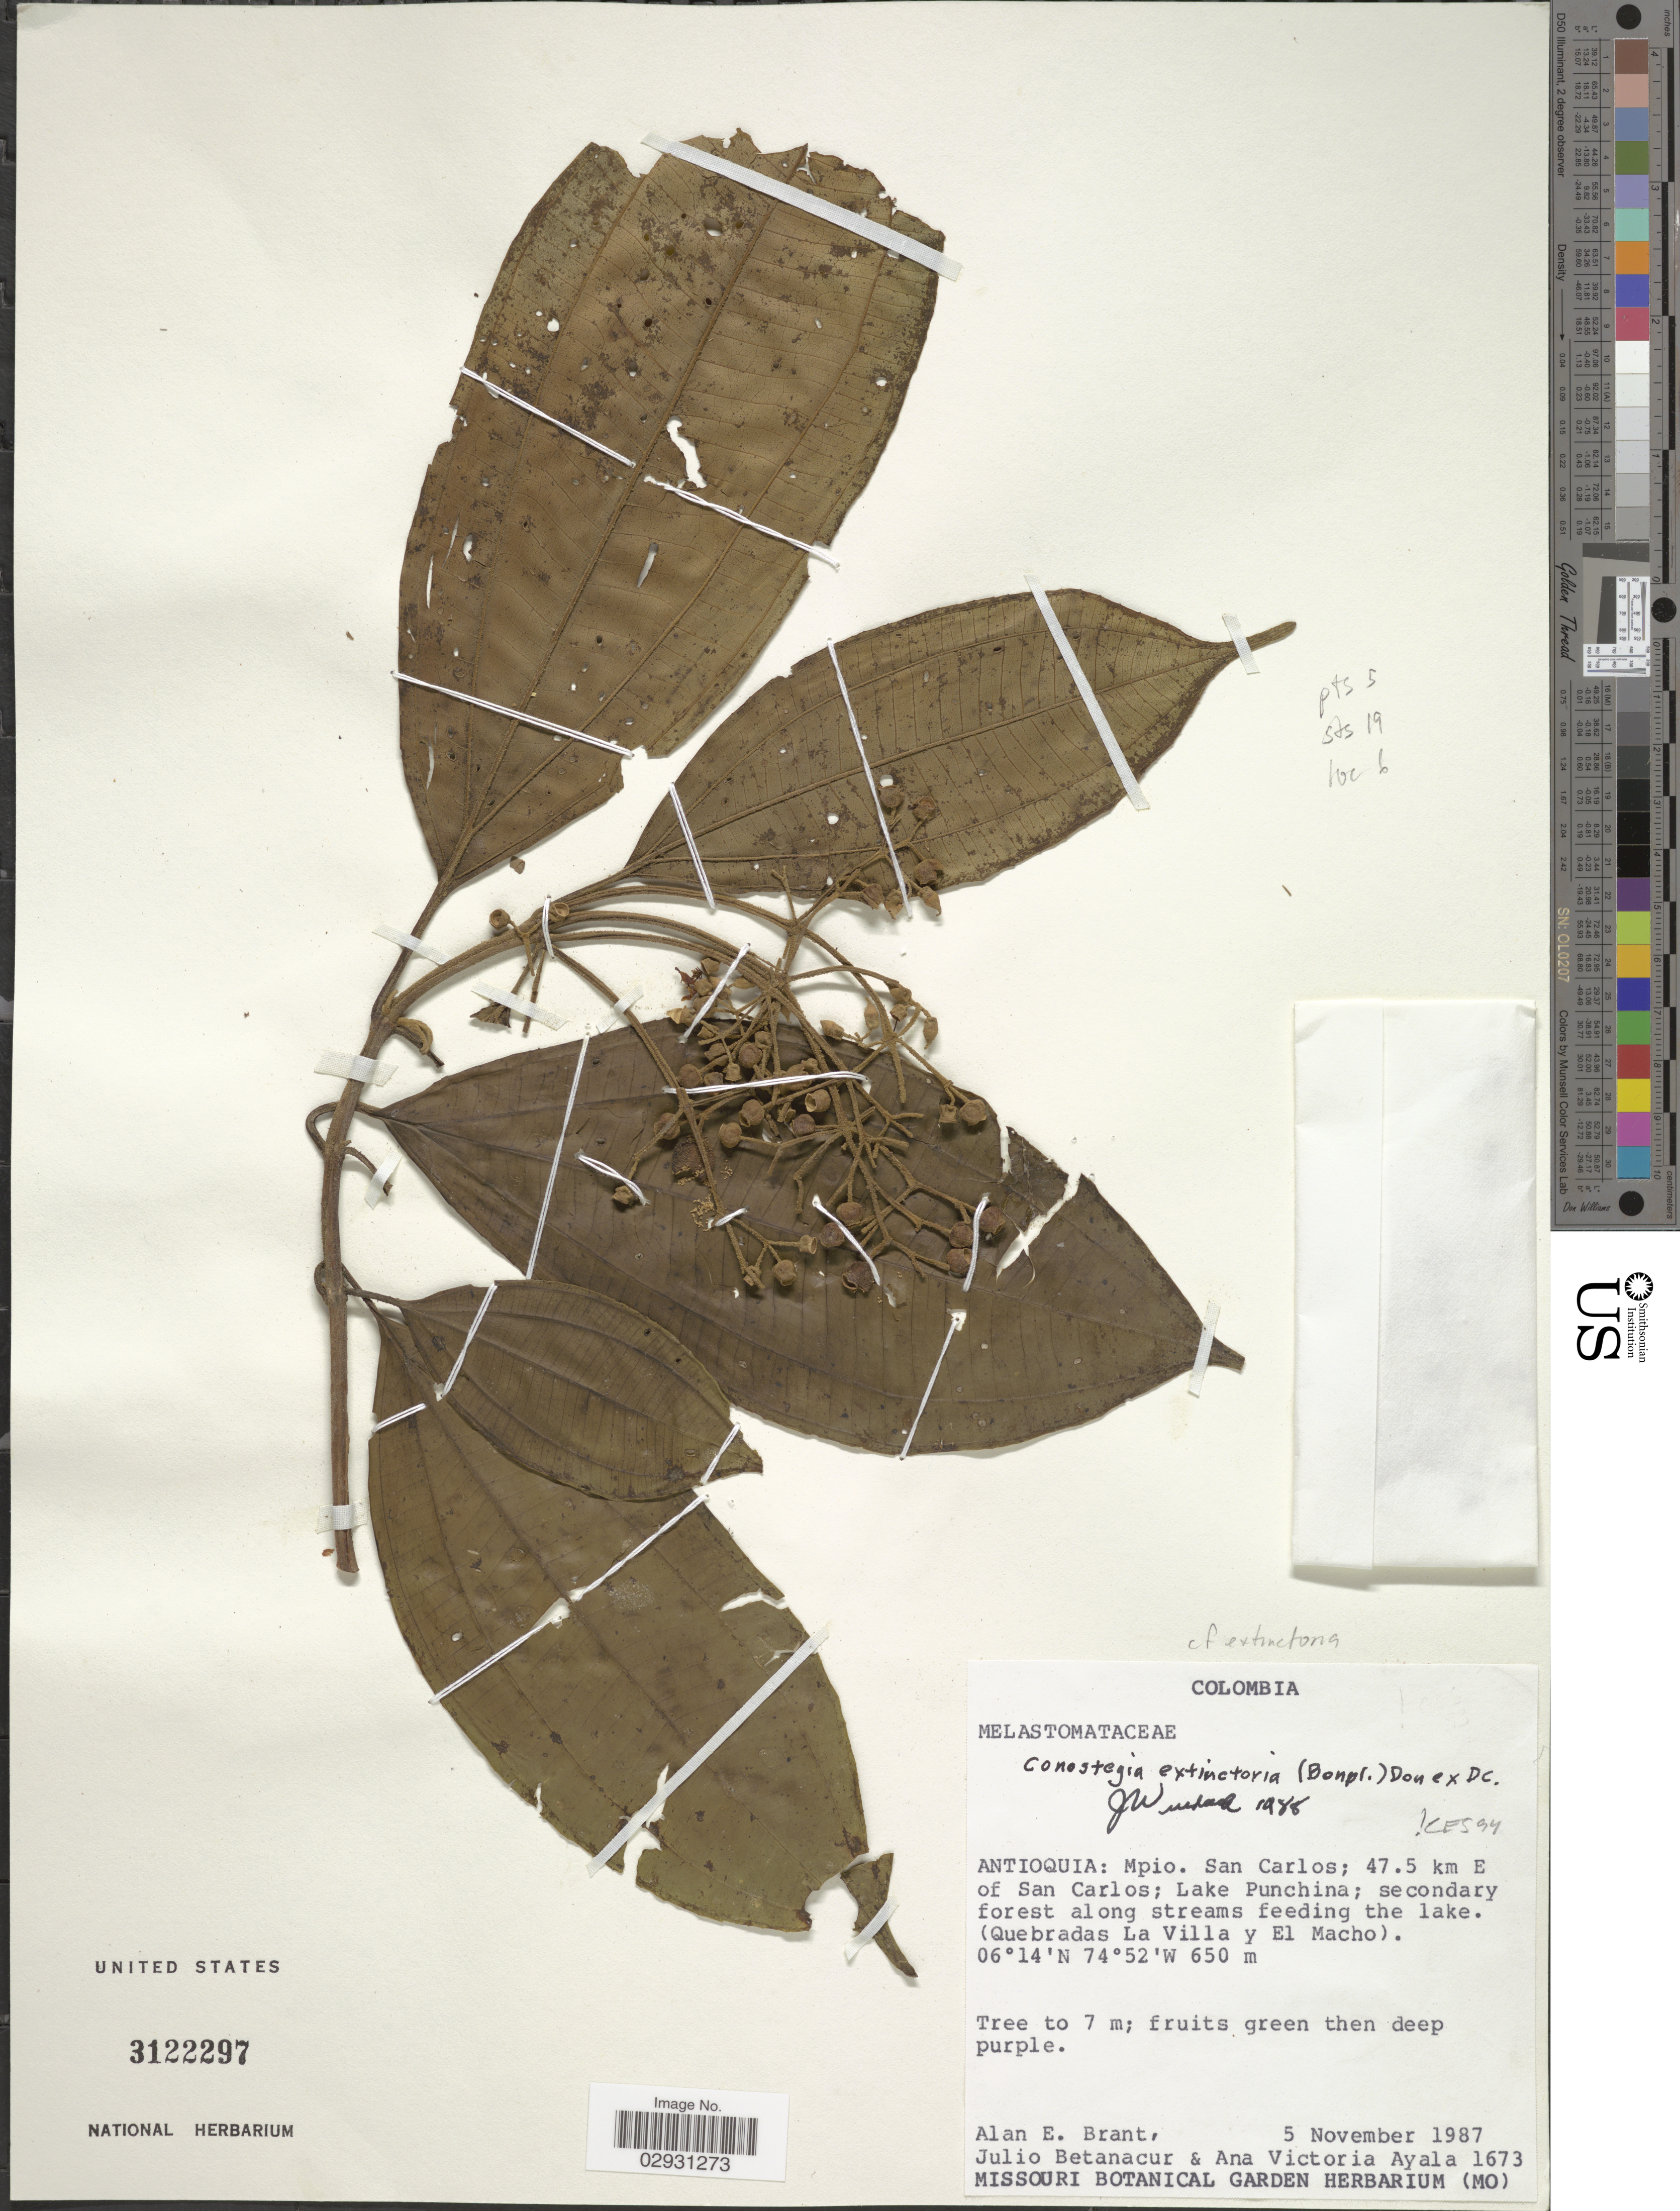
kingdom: Plantae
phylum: Tracheophyta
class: Magnoliopsida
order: Myrtales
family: Melastomataceae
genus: Conostegia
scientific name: Conostegia extinctoria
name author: (Bonpl.) D. Don ex DC.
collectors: A. Brant, J. Betancur & A. V. Ayala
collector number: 1673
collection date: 1987-11-05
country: Colombia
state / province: Antioquia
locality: Mpio. San Carlos; 47.5 km E of San Carlos; Lake Punchina; secondary forest along streams feeding the lake. (Quebradas La Villa y El Macho).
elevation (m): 650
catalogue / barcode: US 3122297